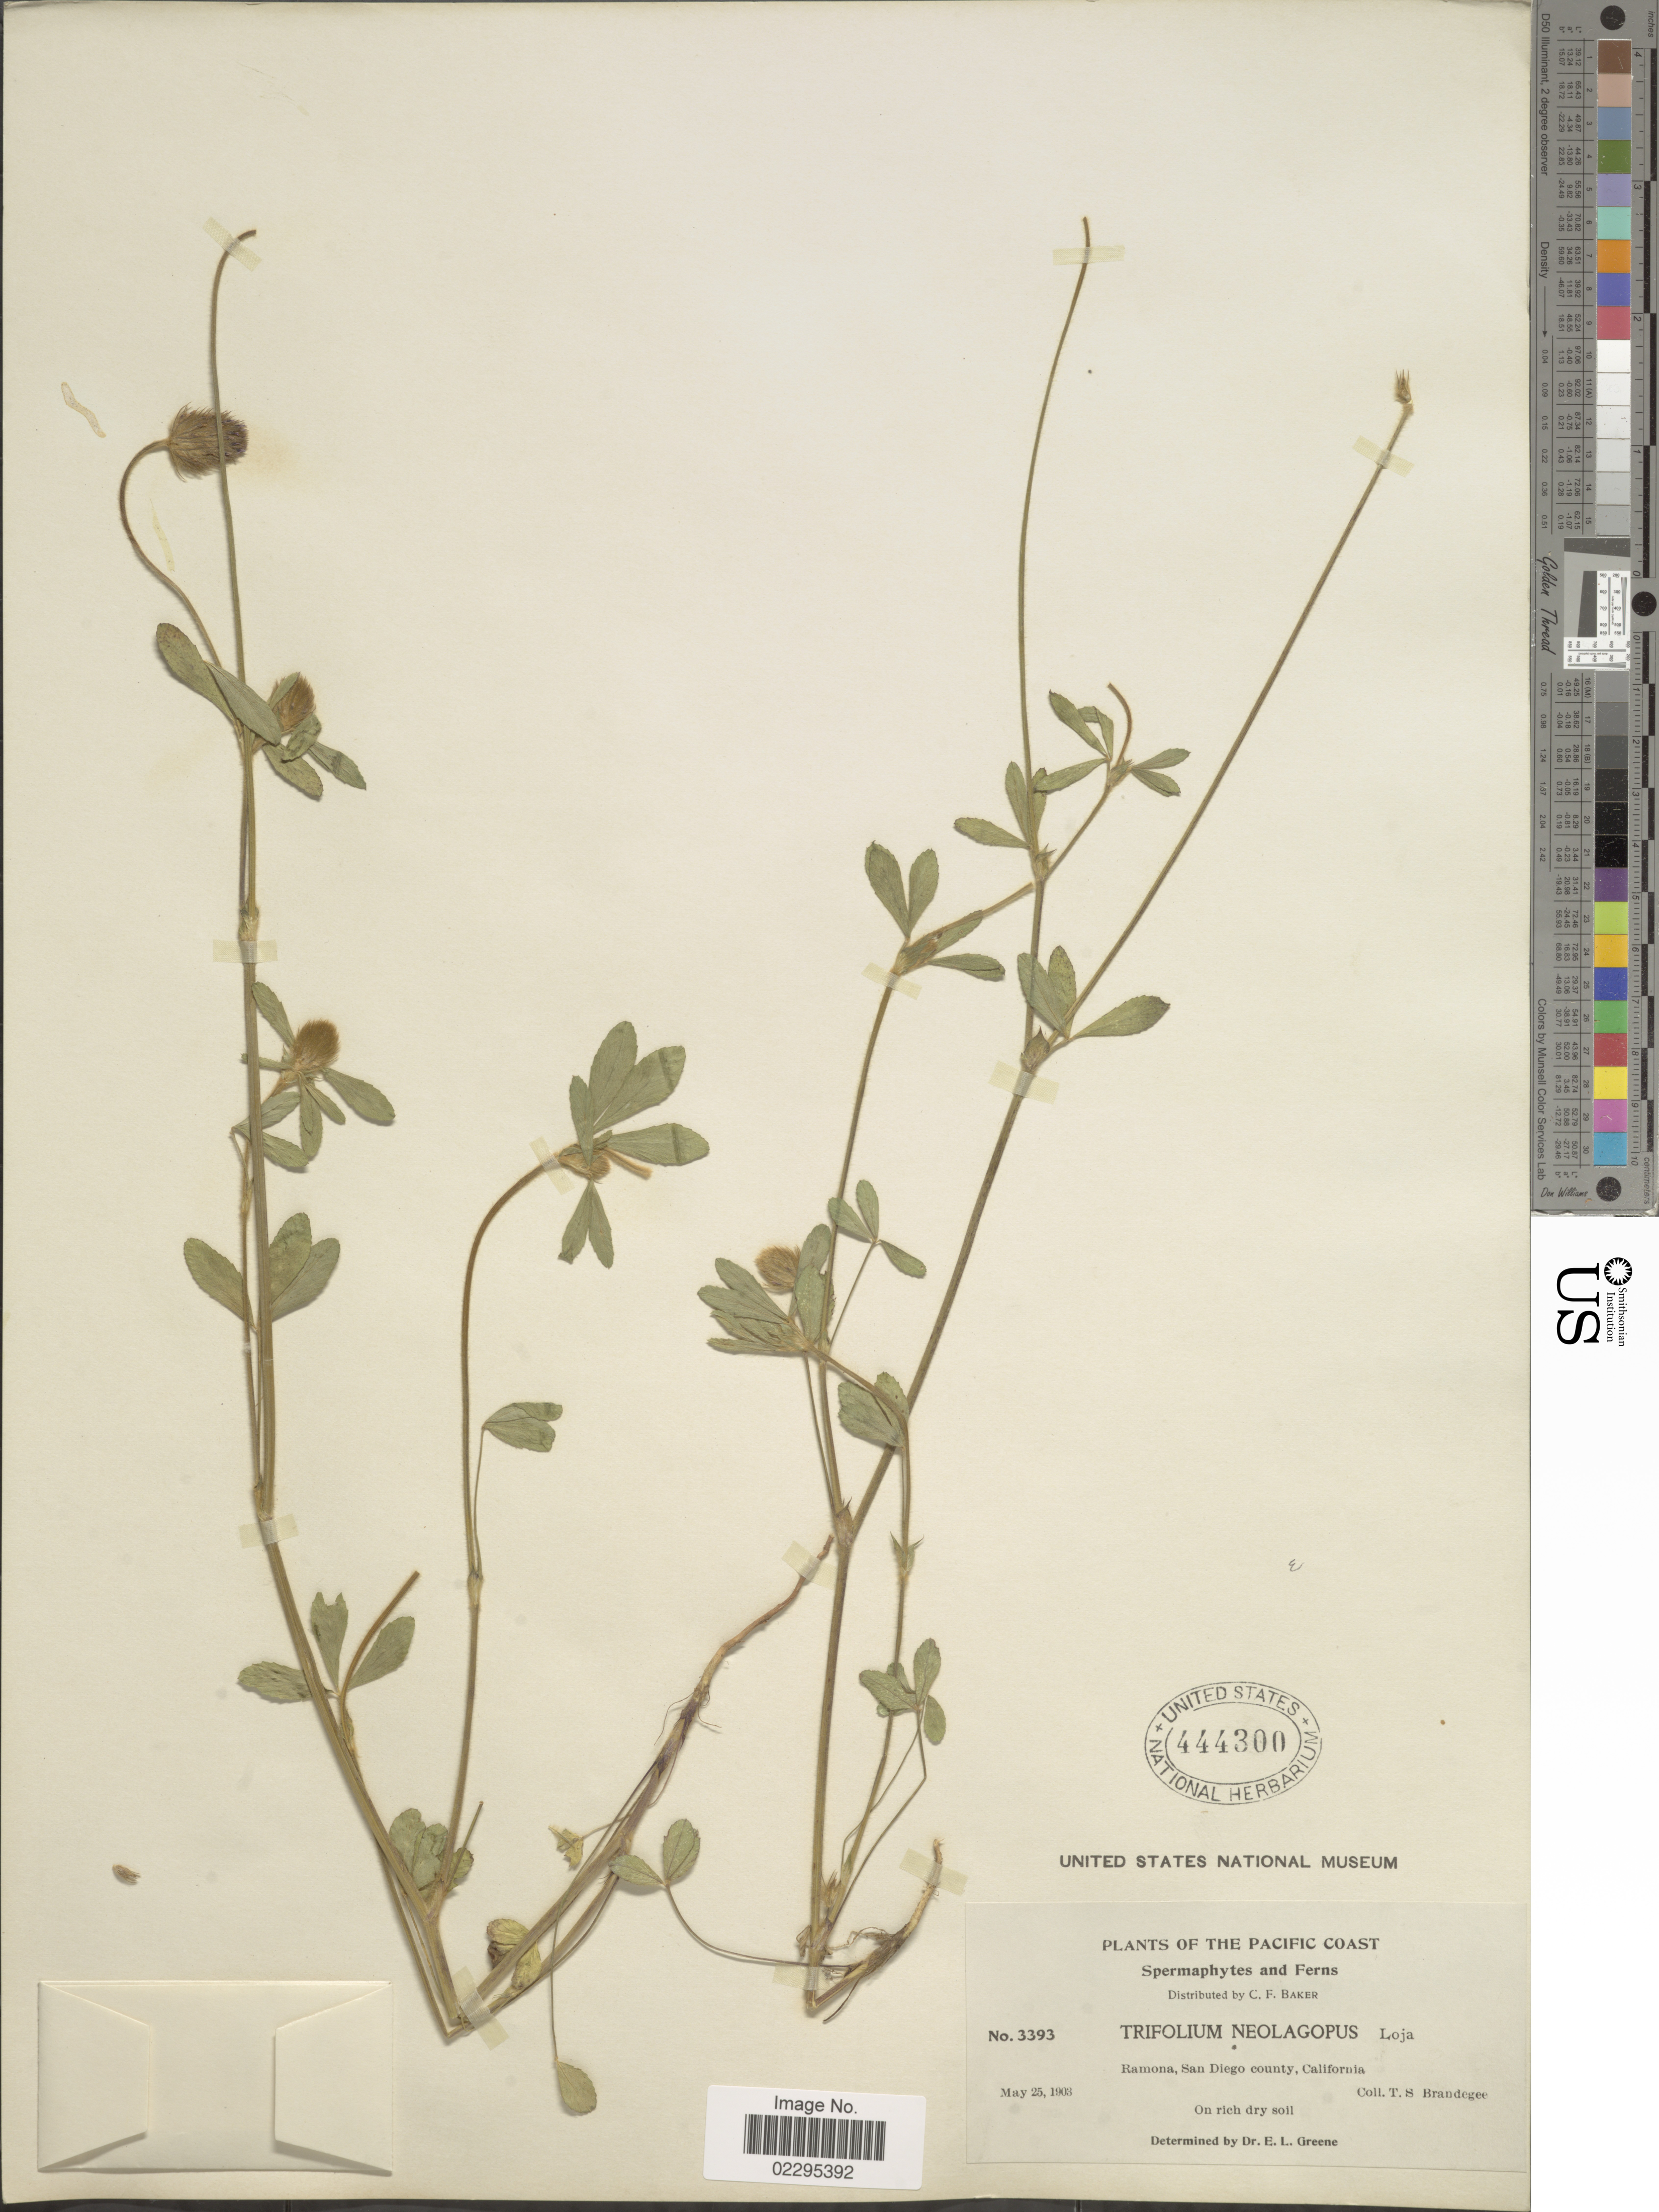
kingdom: Plantae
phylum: Tracheophyta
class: Magnoliopsida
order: Fabales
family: Fabaceae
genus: Trifolium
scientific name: Trifolium albopurpureum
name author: Torr. & A. Gray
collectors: T. S. Brandegee (herbarium)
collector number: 3393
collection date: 1903-05-25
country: United States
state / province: California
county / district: San Diego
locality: Ramona, San Diego county, California. Pacific Coast.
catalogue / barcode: US 444300